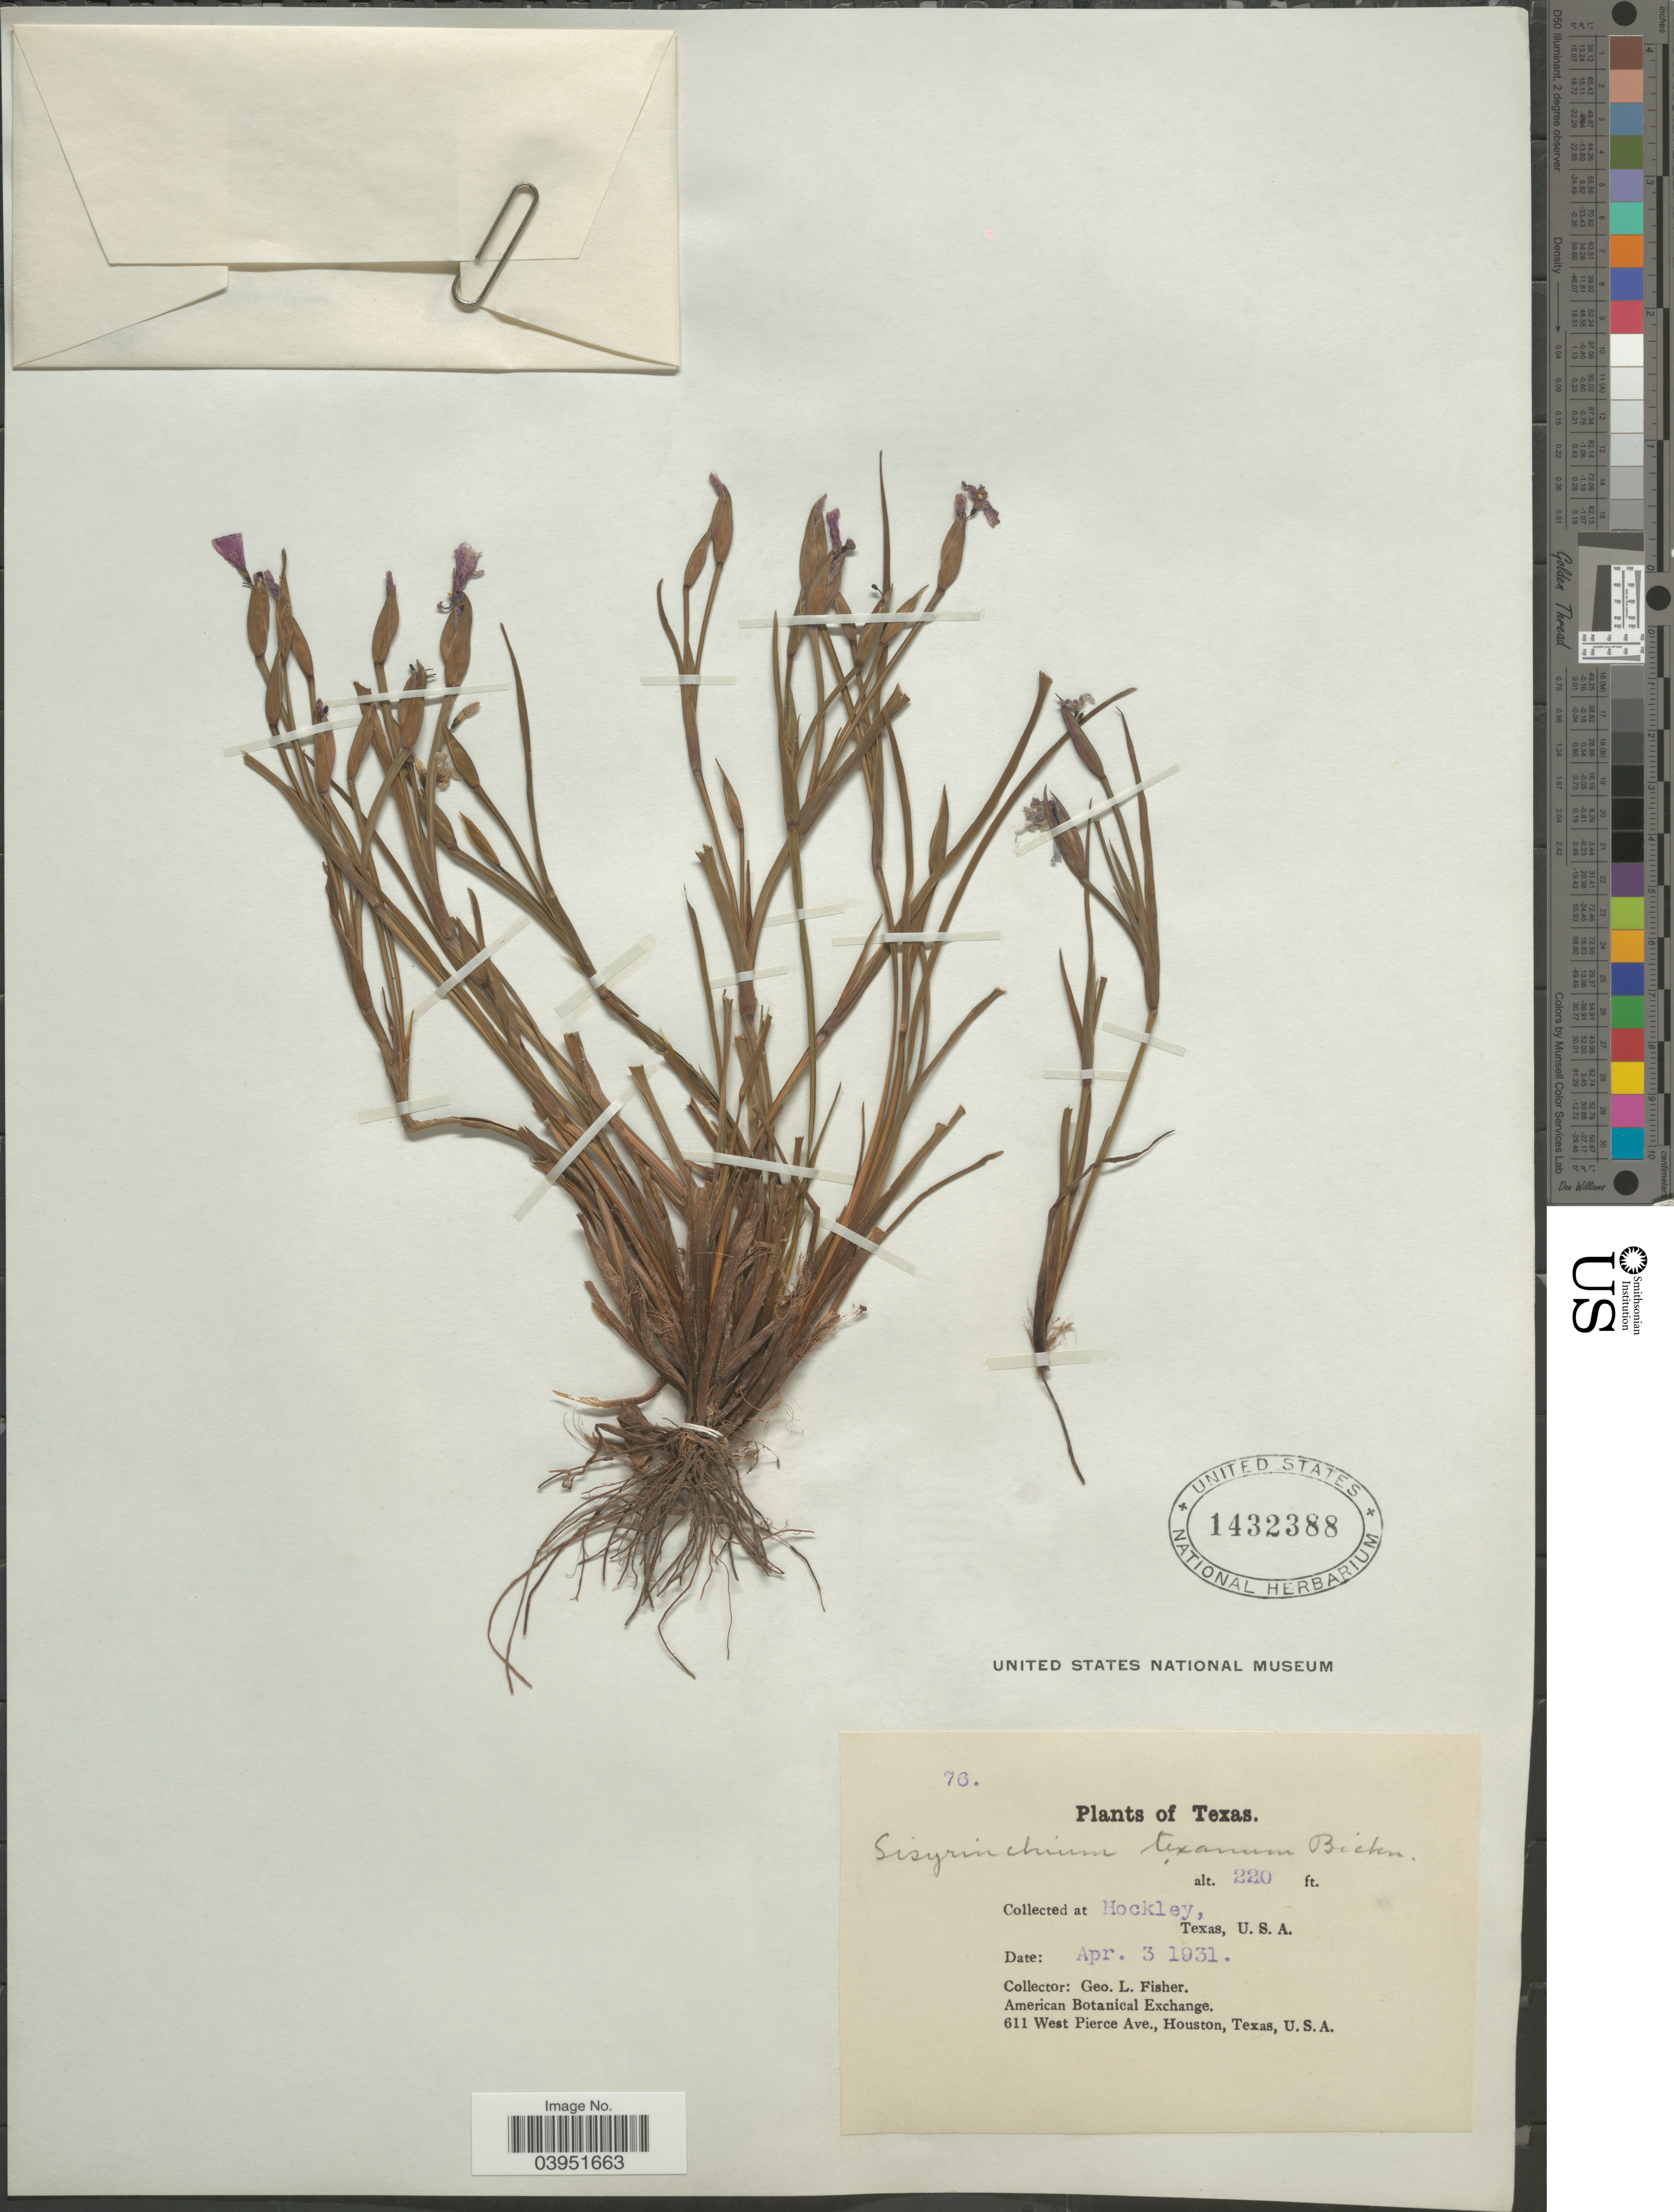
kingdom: Plantae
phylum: Tracheophyta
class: Liliopsida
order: Asparagales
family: Iridaceae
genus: Sisyrinchium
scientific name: Sisyrinchium texanum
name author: E.P. Bicknell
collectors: G. L. Fisher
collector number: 76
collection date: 1931-04-03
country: United States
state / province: Texas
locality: Hockley.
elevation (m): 67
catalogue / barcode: US 1432388